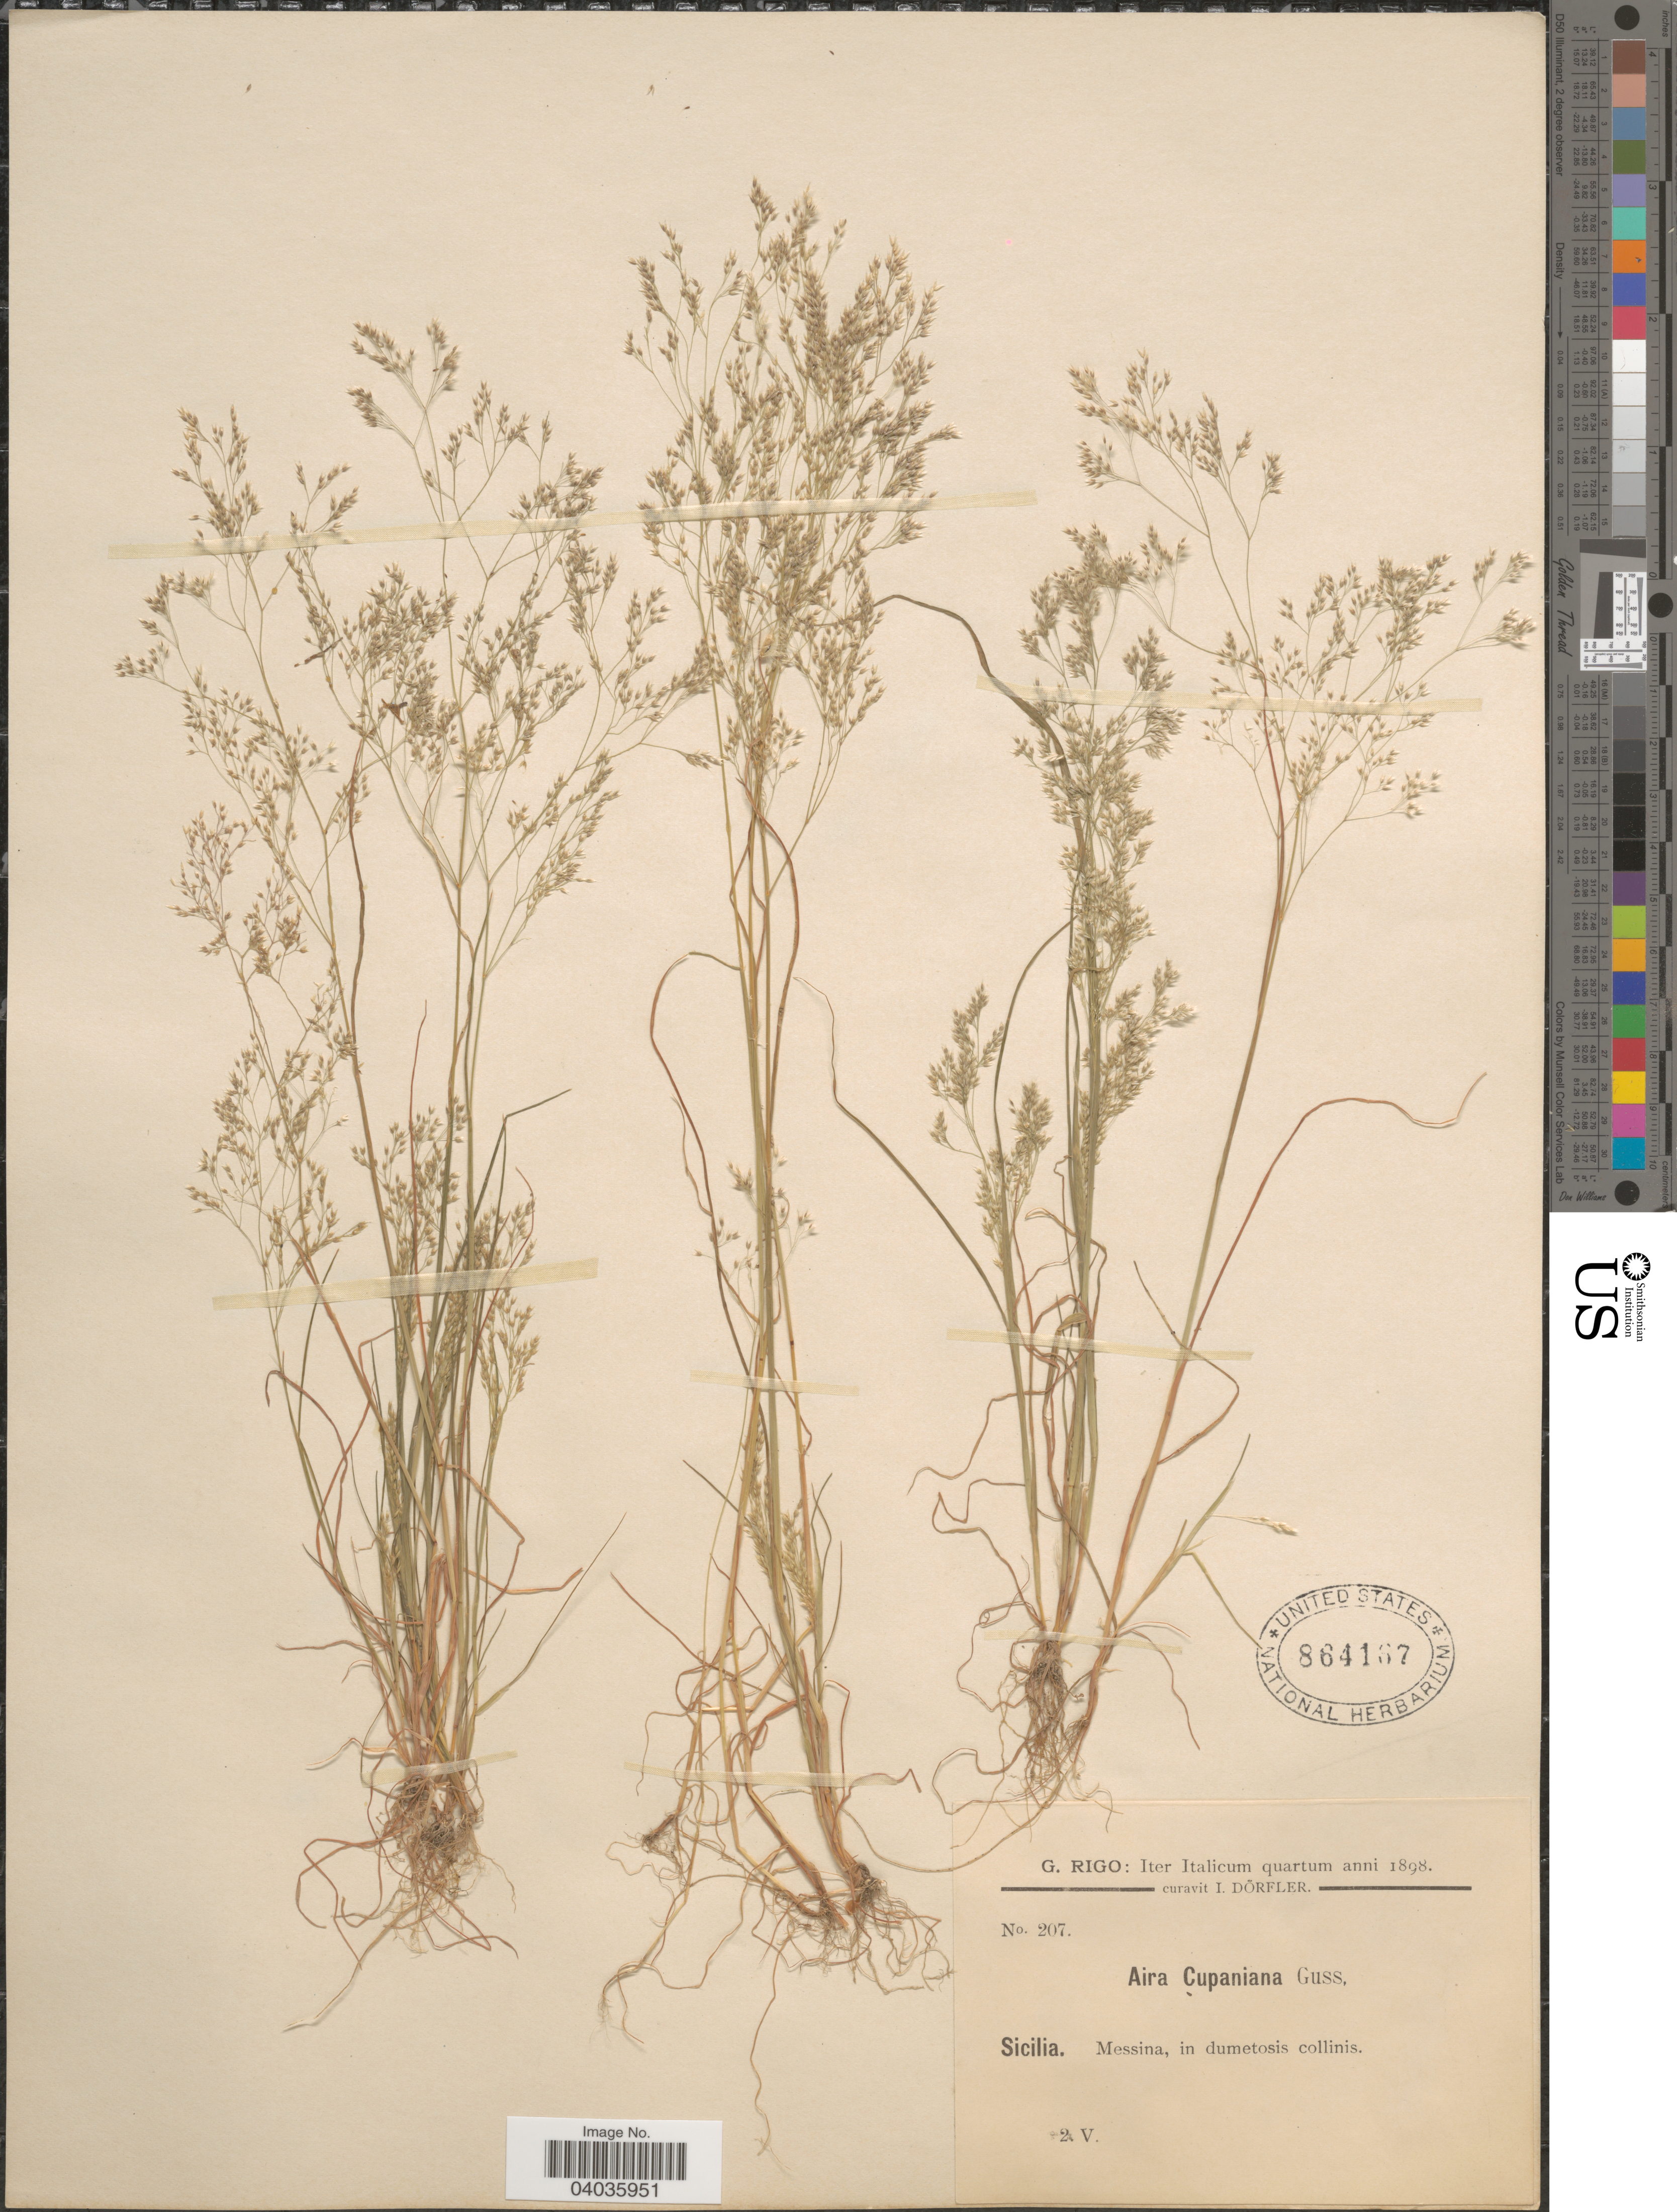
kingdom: Plantae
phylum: Tracheophyta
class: Liliopsida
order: Poales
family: Poaceae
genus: Aira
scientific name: Aira praecox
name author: L.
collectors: G. Rigo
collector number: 207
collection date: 1898-05-02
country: Italy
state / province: Siciliana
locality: Iter Italicum. Sicilia. Messina, in dumetosis collinis.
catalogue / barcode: US 864167